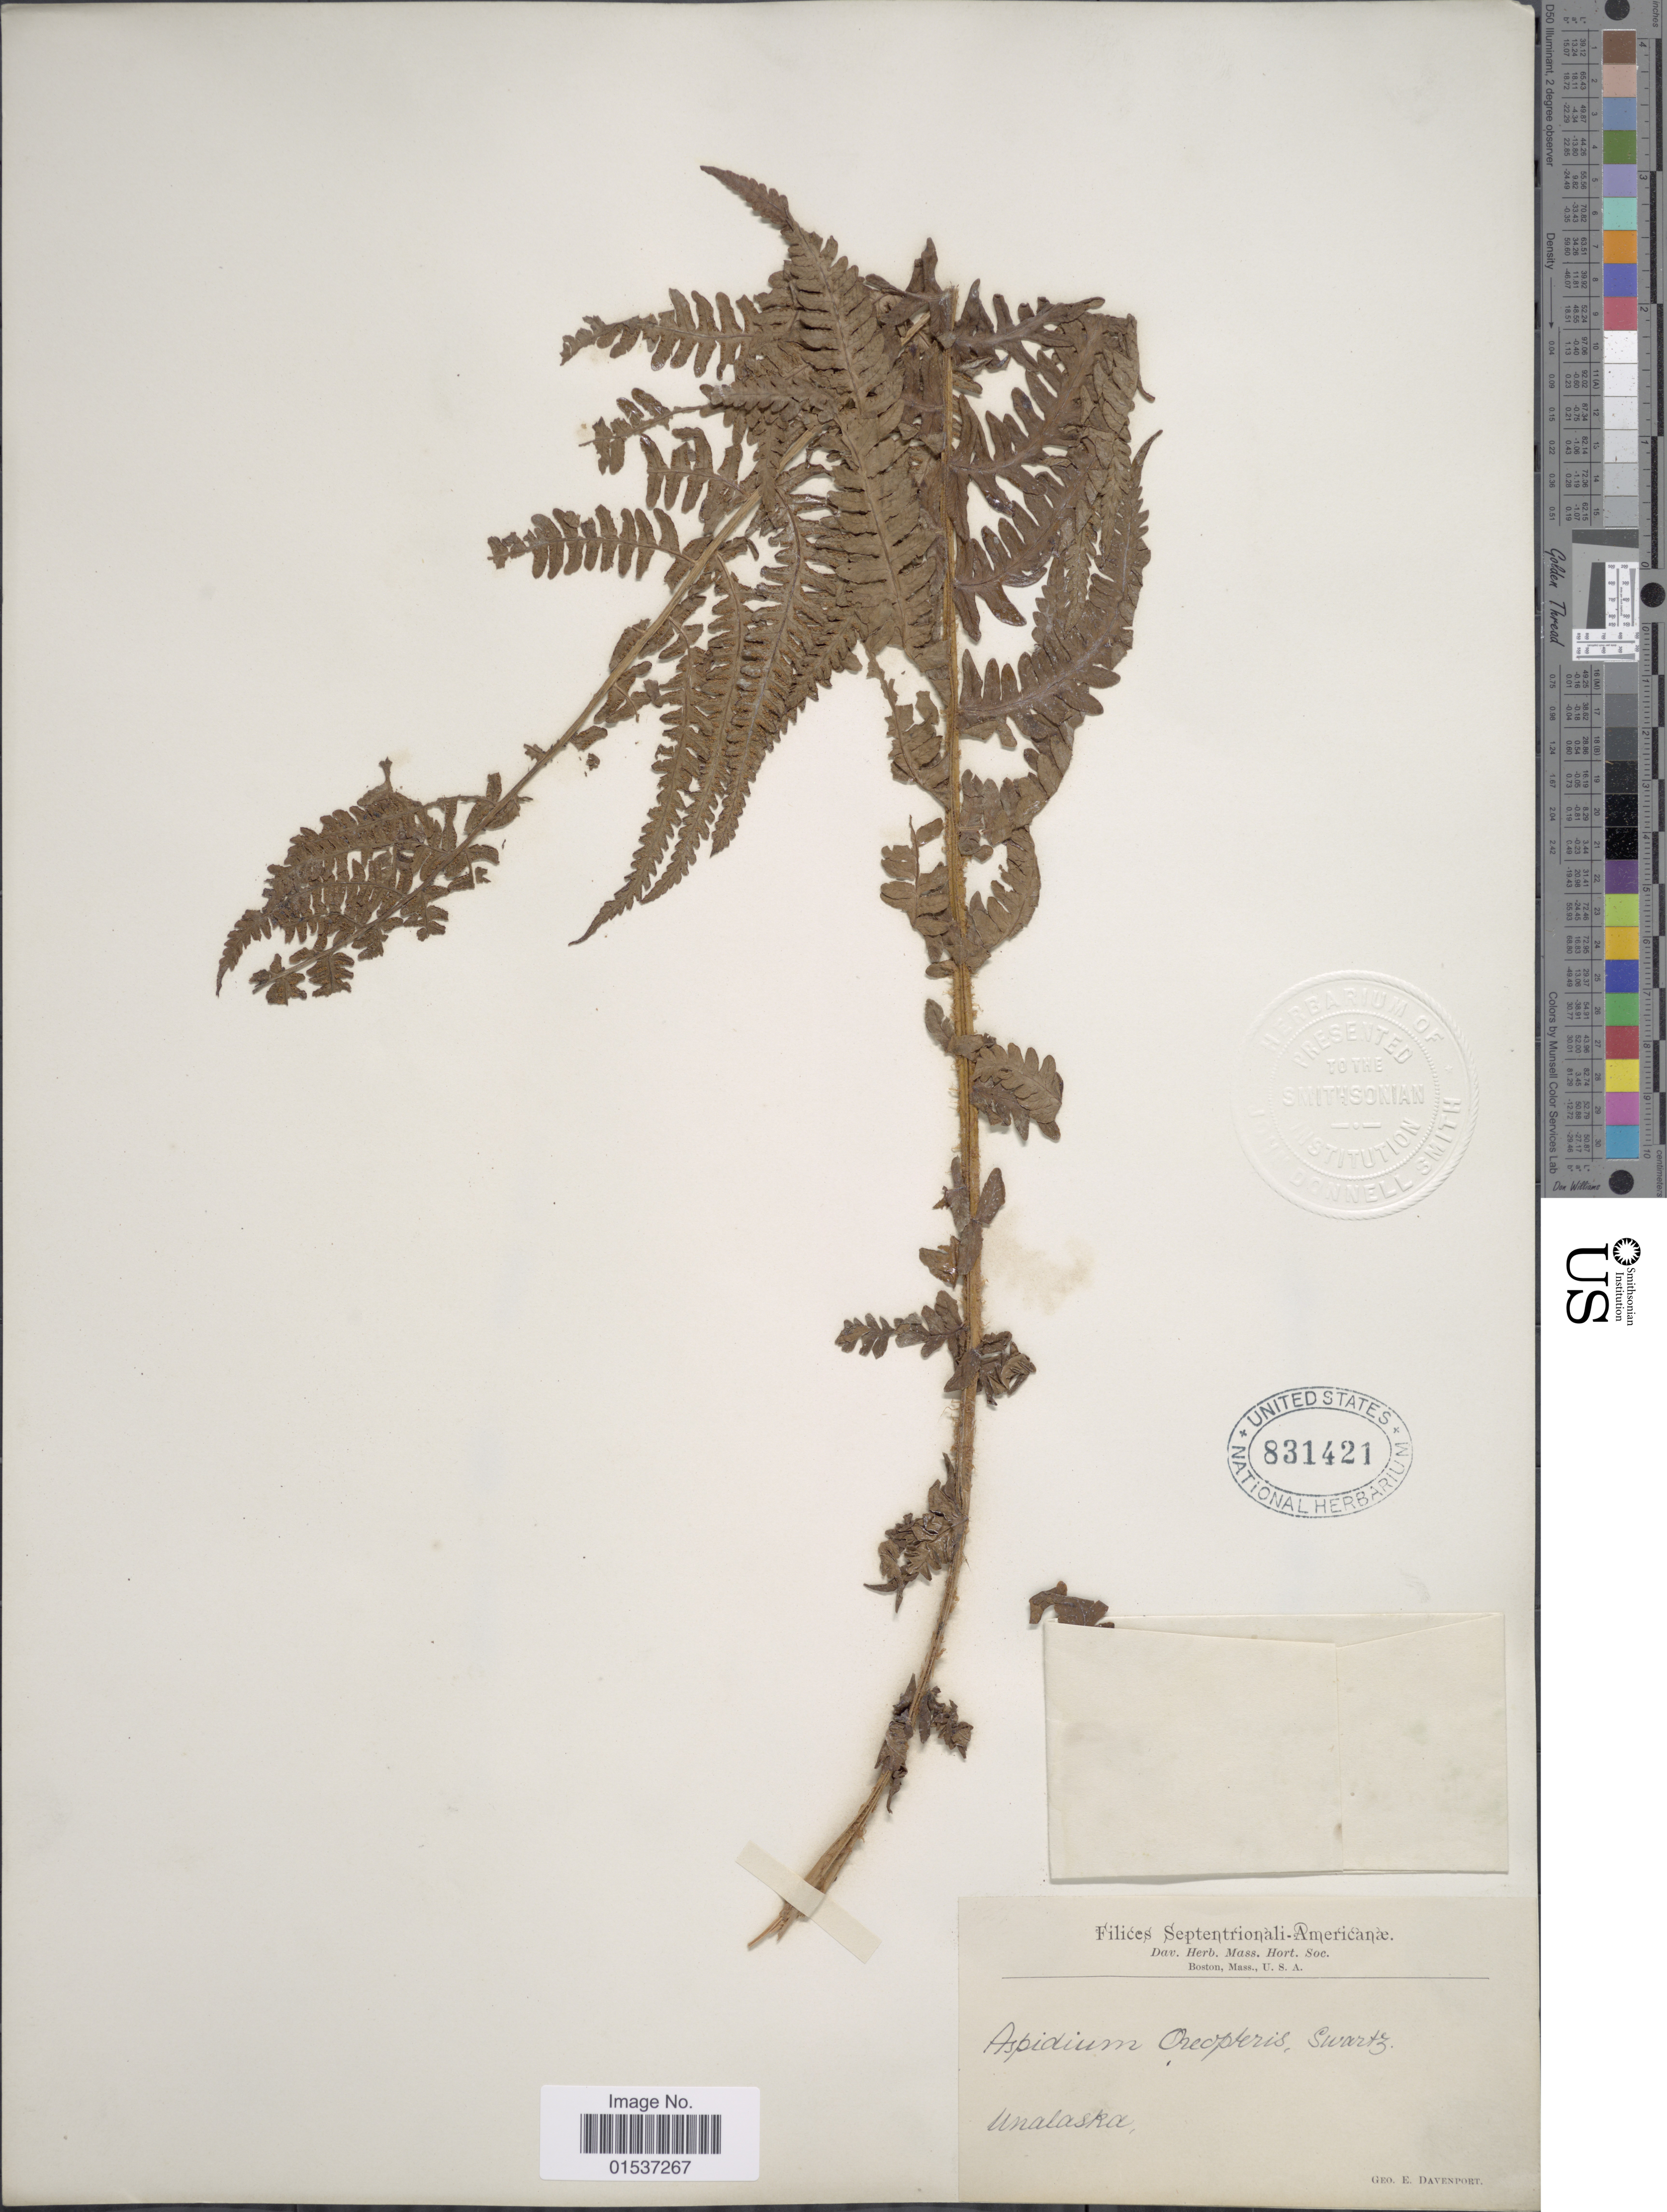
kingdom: Plantae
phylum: Tracheophyta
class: Polypodiopsida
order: Polypodiales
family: Thelypteridaceae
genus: Oreopteris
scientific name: Oreopteris limbosperma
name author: (All.) K. Iwats.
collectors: G. E. Davenport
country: United States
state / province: Alaska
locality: Septentrionali-Americanae, Unalaska.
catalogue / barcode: US 831421